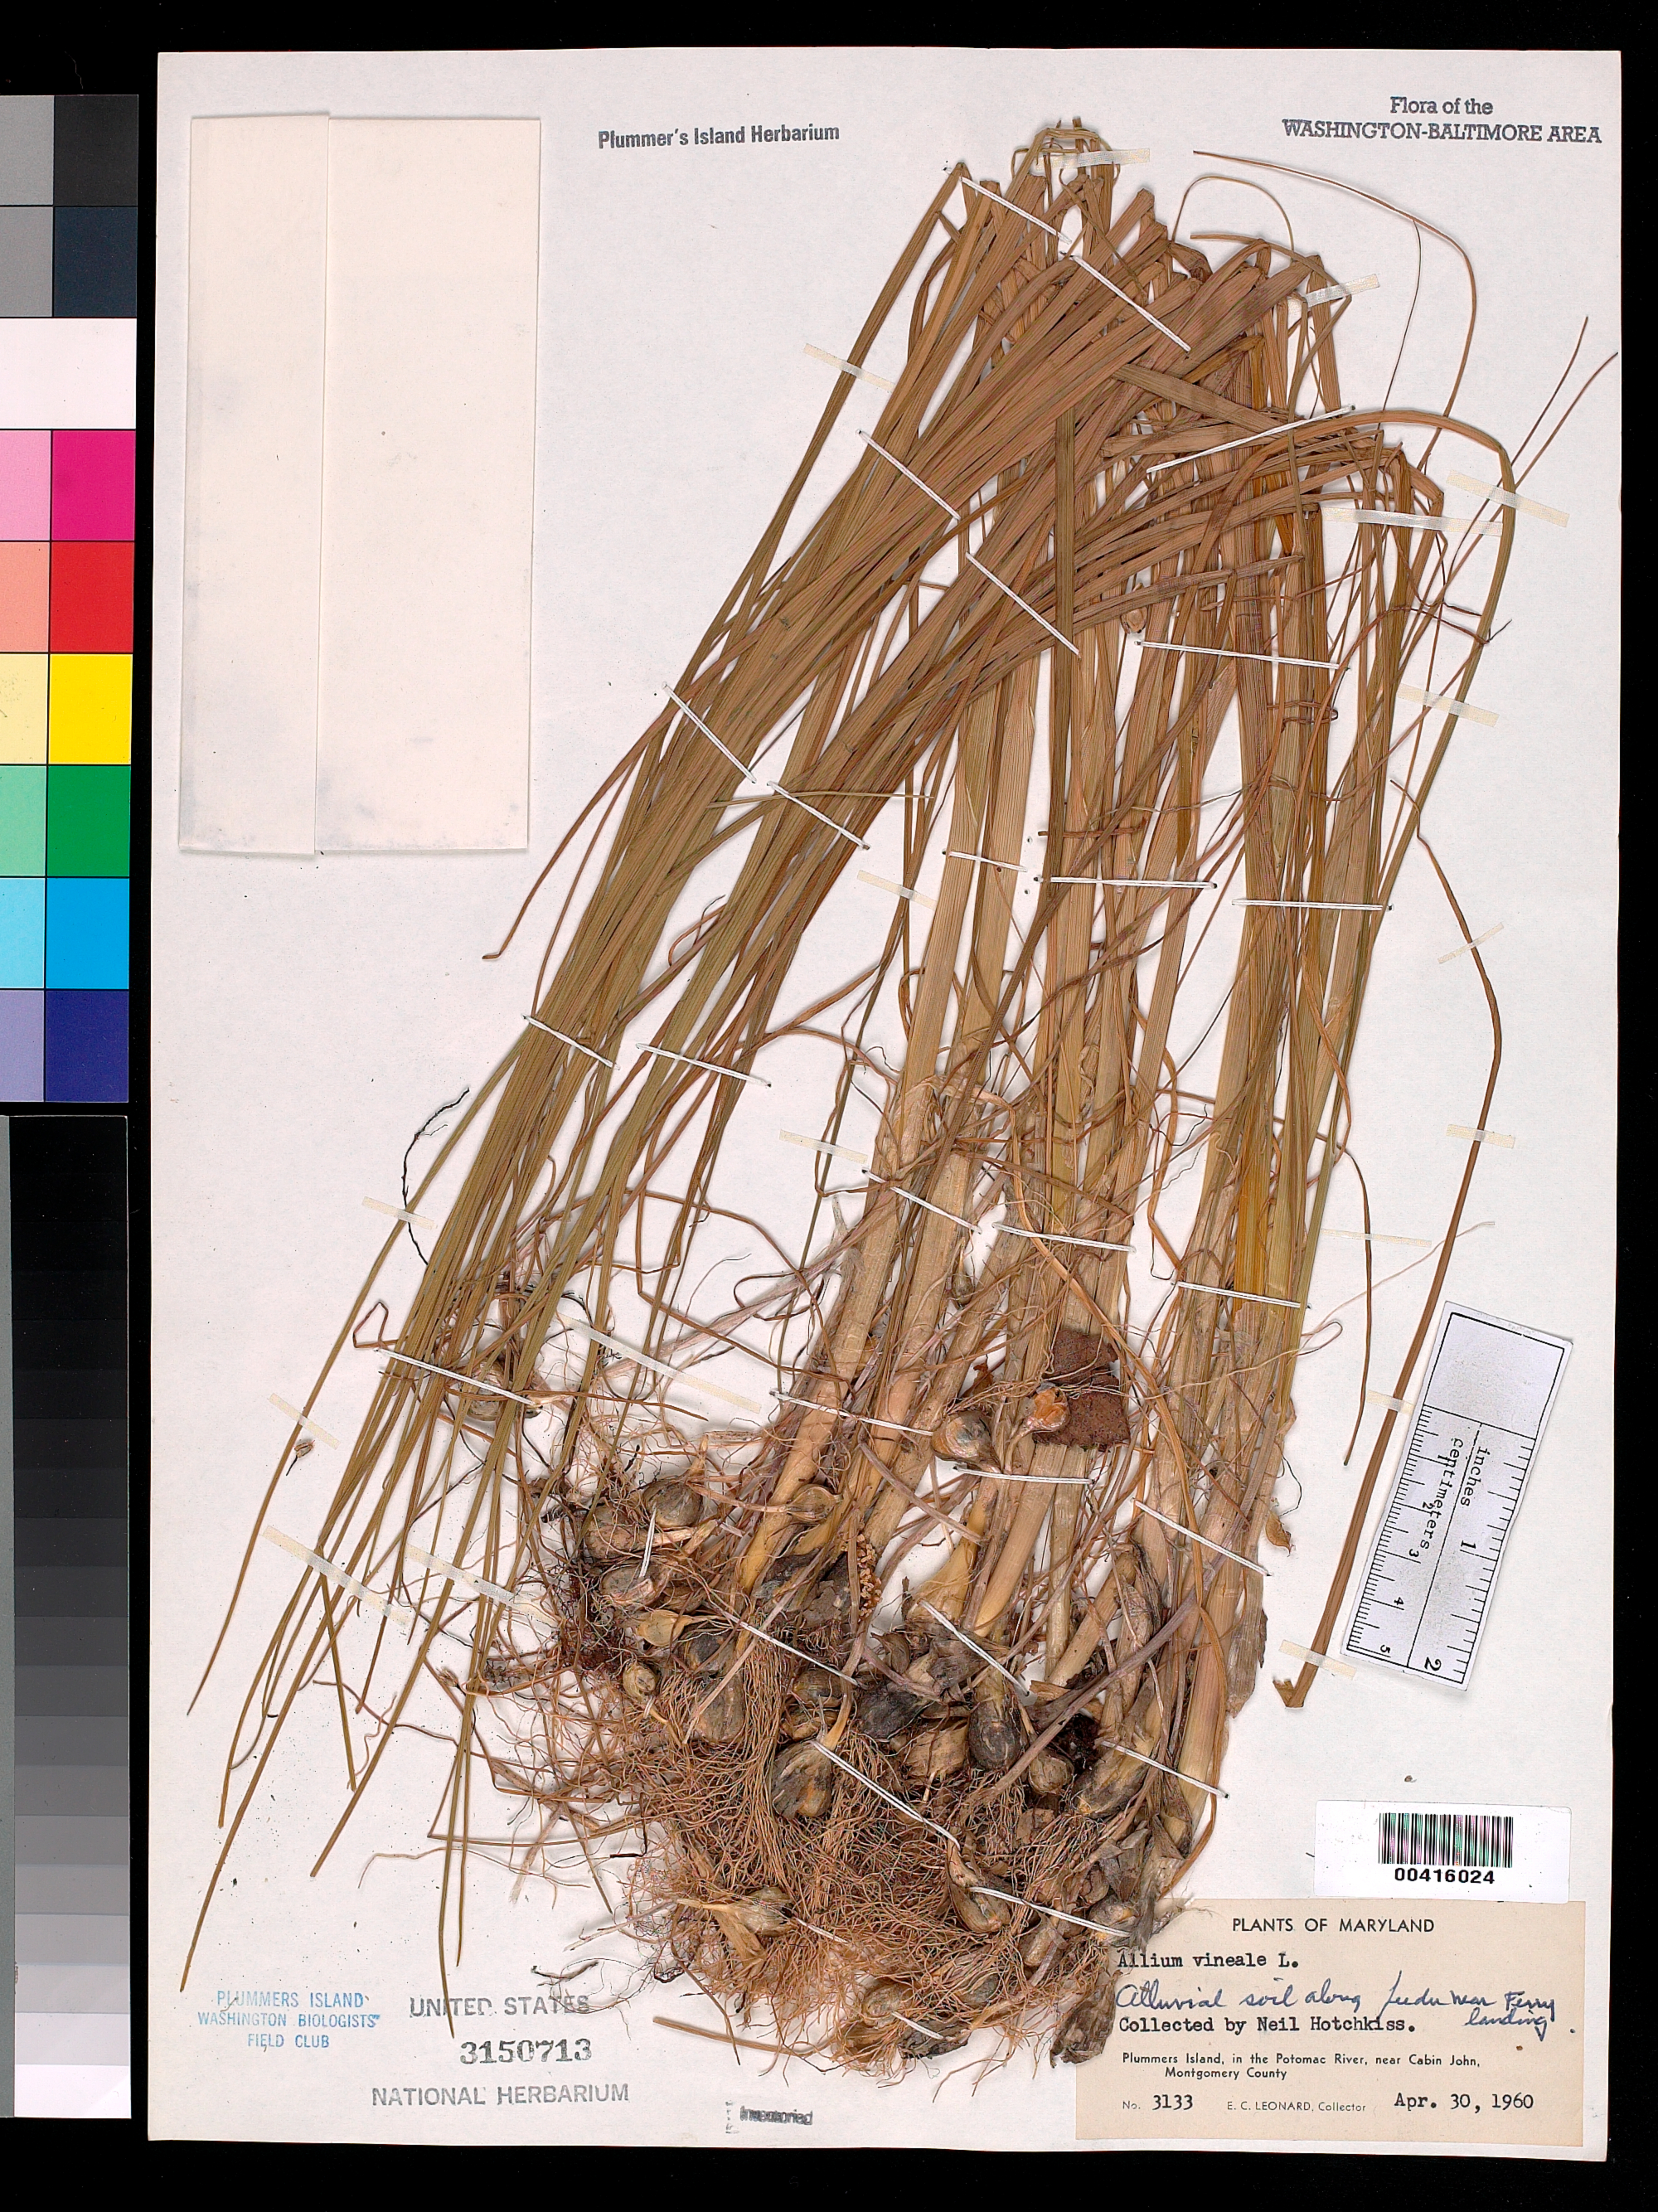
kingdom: Plantae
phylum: Tracheophyta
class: Liliopsida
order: Asparagales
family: Amaryllidaceae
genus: Allium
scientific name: Allium vineale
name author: L.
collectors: E. C. Leonard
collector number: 3133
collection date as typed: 30 Apr 1960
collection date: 1960-04-30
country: United States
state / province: Maryland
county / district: Montgomery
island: Plummers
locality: Plummer's Island; near Ferry Landing C. & O. Canal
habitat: Alluvial soil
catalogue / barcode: US 3150713